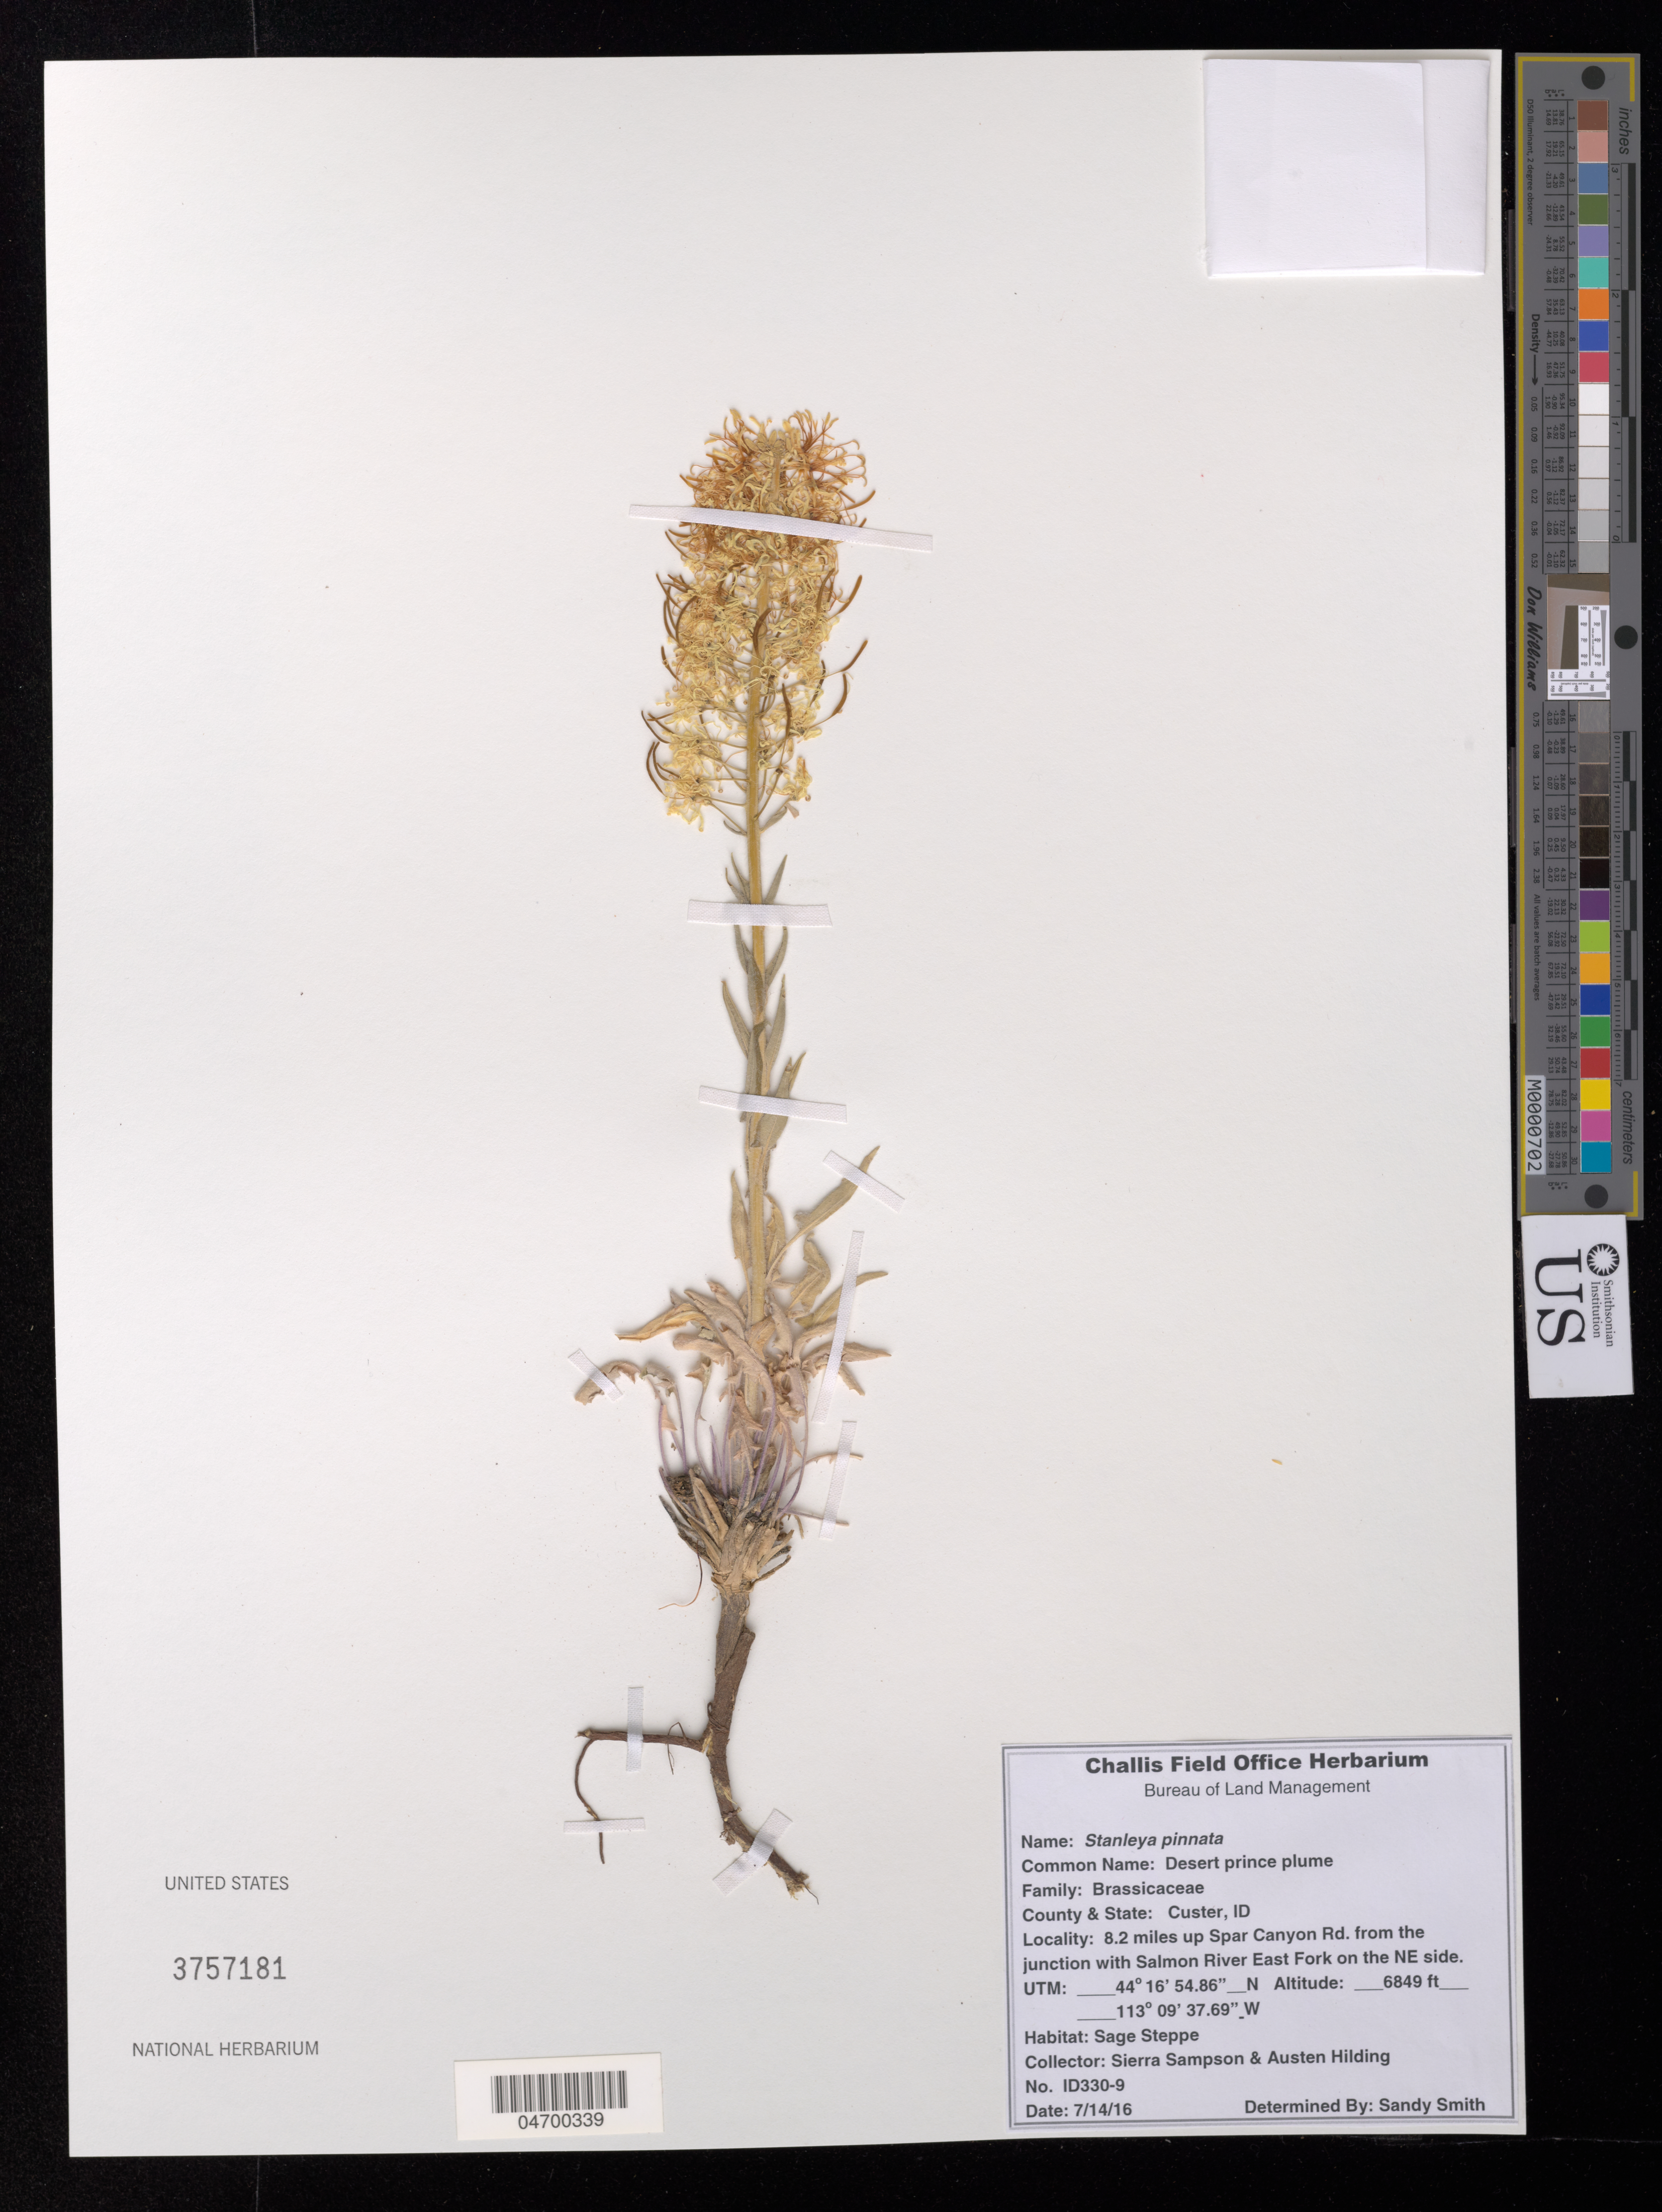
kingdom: Plantae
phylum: Tracheophyta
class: Magnoliopsida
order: Brassicales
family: Brassicaceae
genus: Stanleya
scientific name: Stanleya pinnata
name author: (Pursh) Britton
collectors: S. Sampson & A. Hilding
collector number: ID330-9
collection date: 2016-07-14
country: United States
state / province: Idaho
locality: County & State: Custer, ID. 8.2 miles up Spar Canyon Rd. from the junction with Salmon River East Fork on the NE side.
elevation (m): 2088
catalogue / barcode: US 3757181